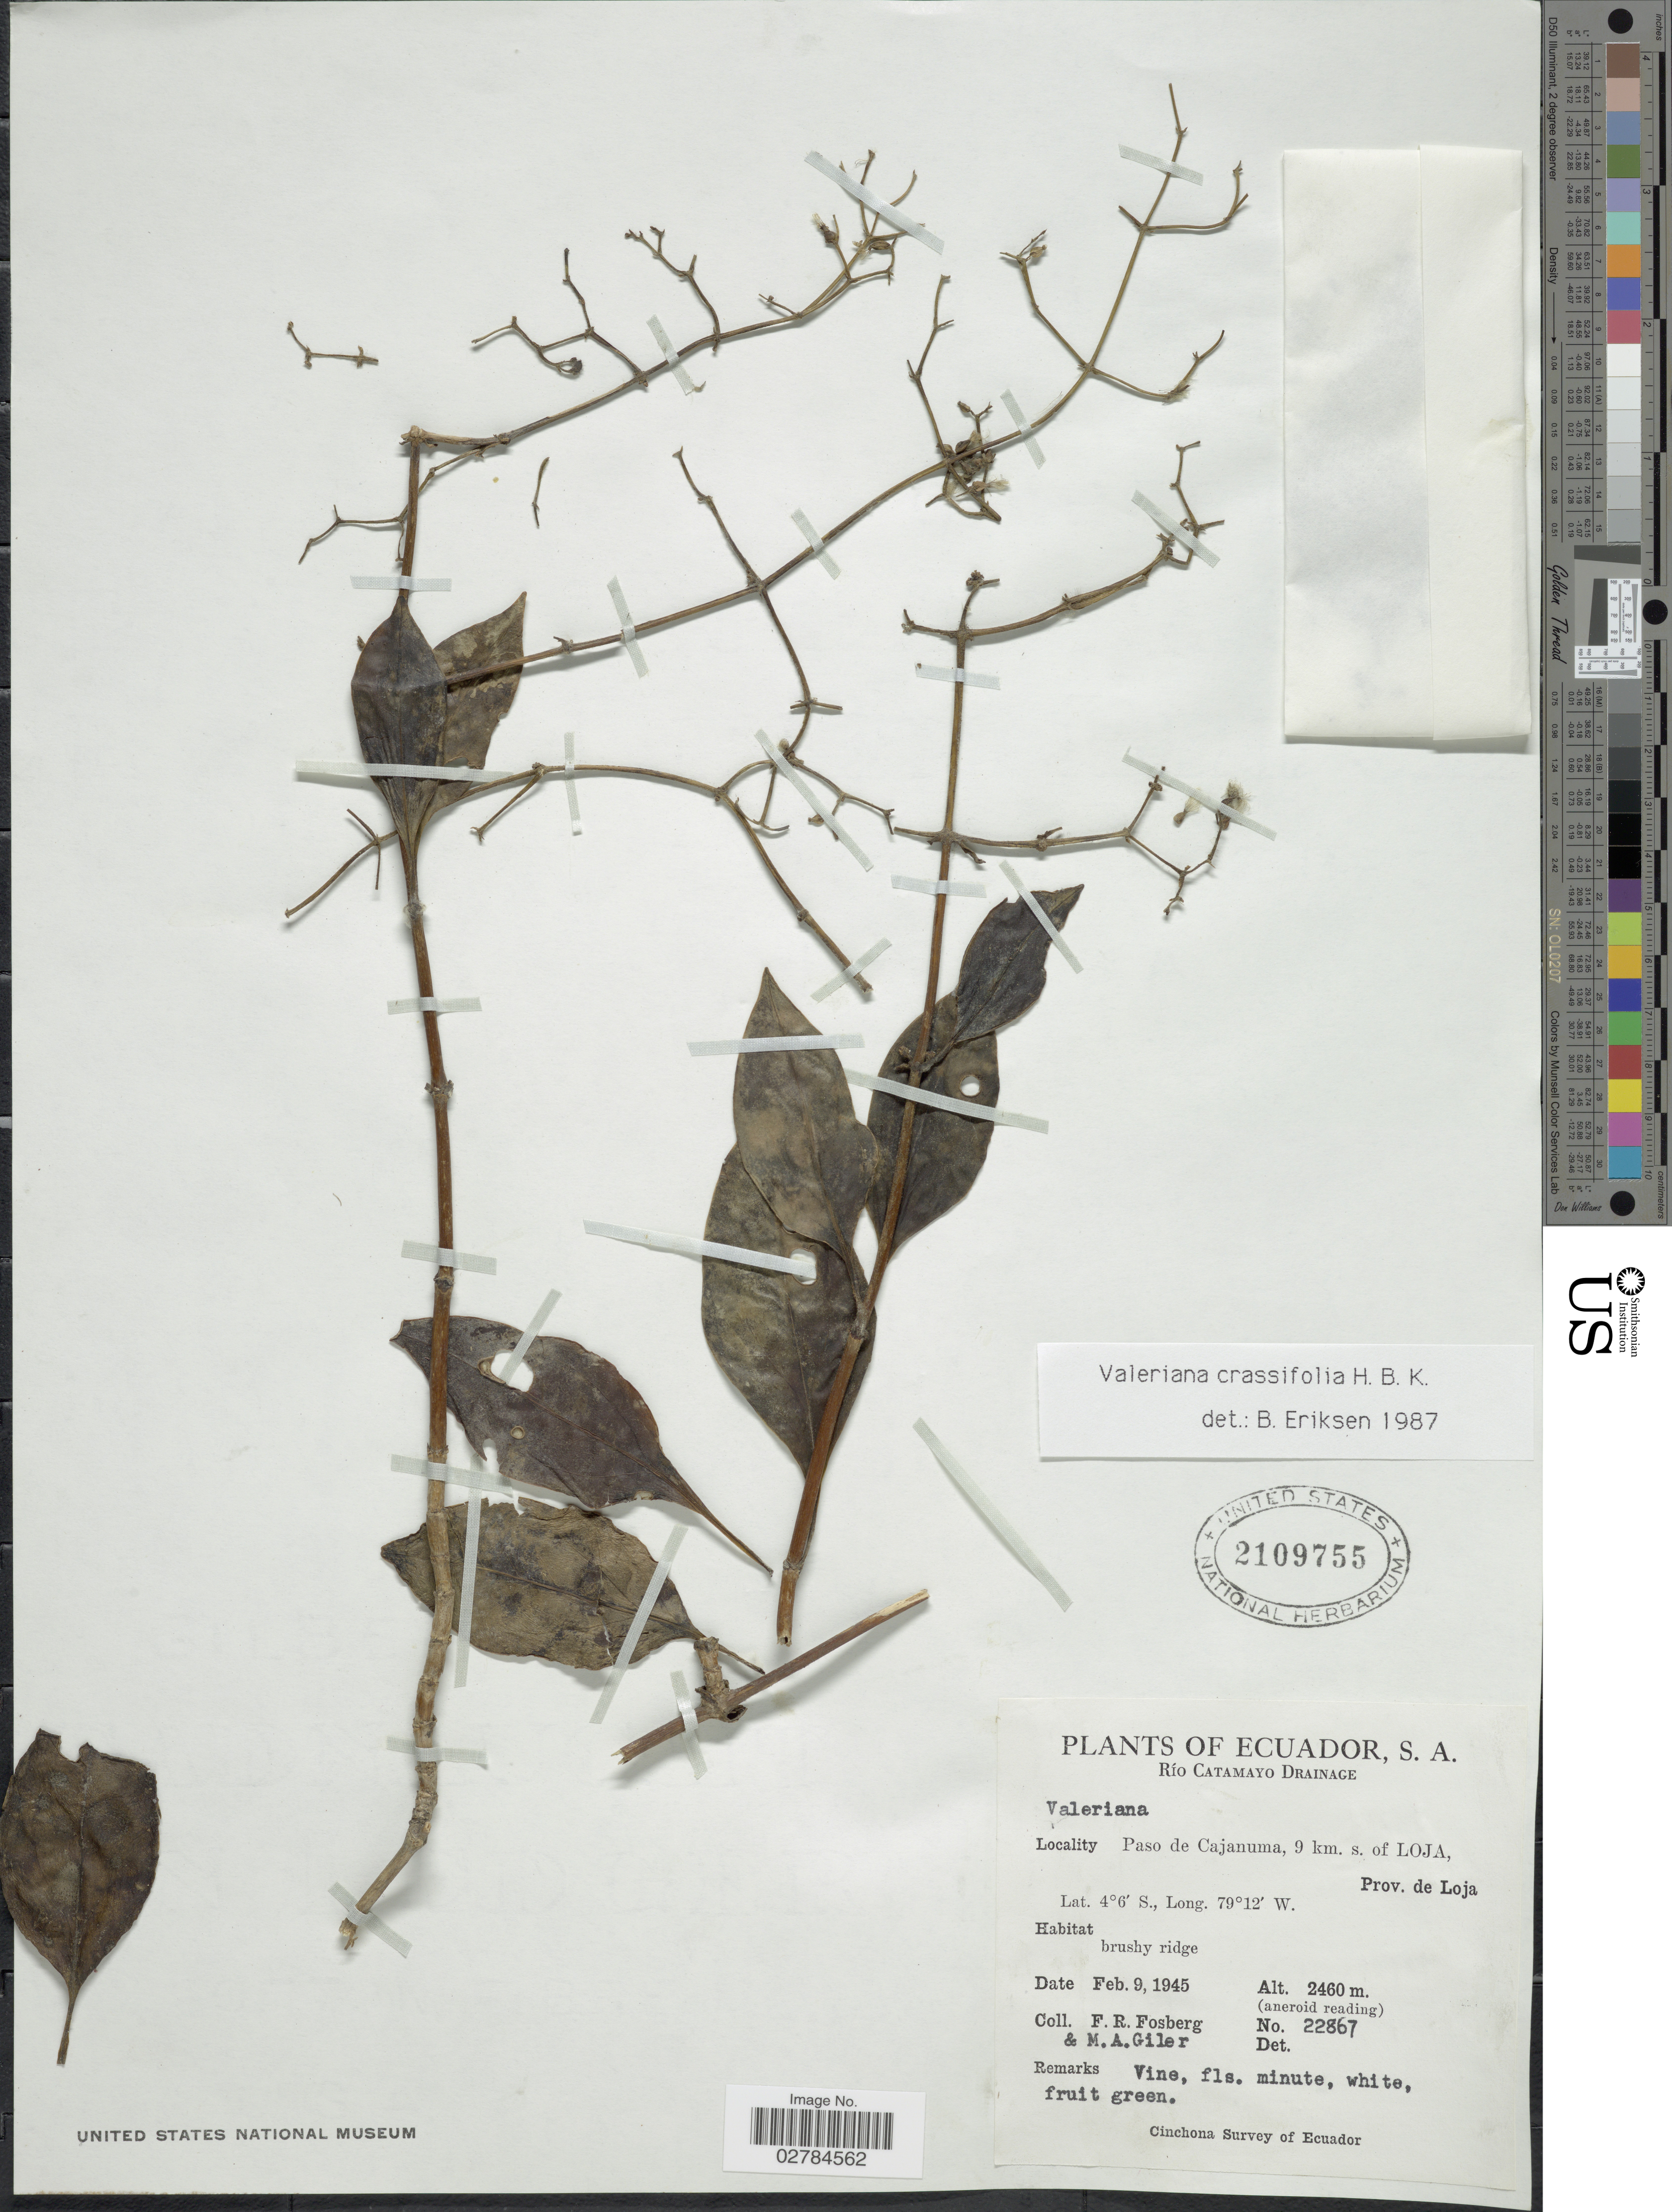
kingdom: Plantae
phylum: Tracheophyta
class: Magnoliopsida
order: Dipsacales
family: Caprifoliaceae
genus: Valeriana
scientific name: Valeriana crassifolia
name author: Kunth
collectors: F. R. Fosberg & M. Giler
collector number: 22867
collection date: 1945-02-09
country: Ecuador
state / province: Loja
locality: Río Catamayo Drainage. Paso de Cajanuma, 9 km. s. of Loja.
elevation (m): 2460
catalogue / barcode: US 2109755